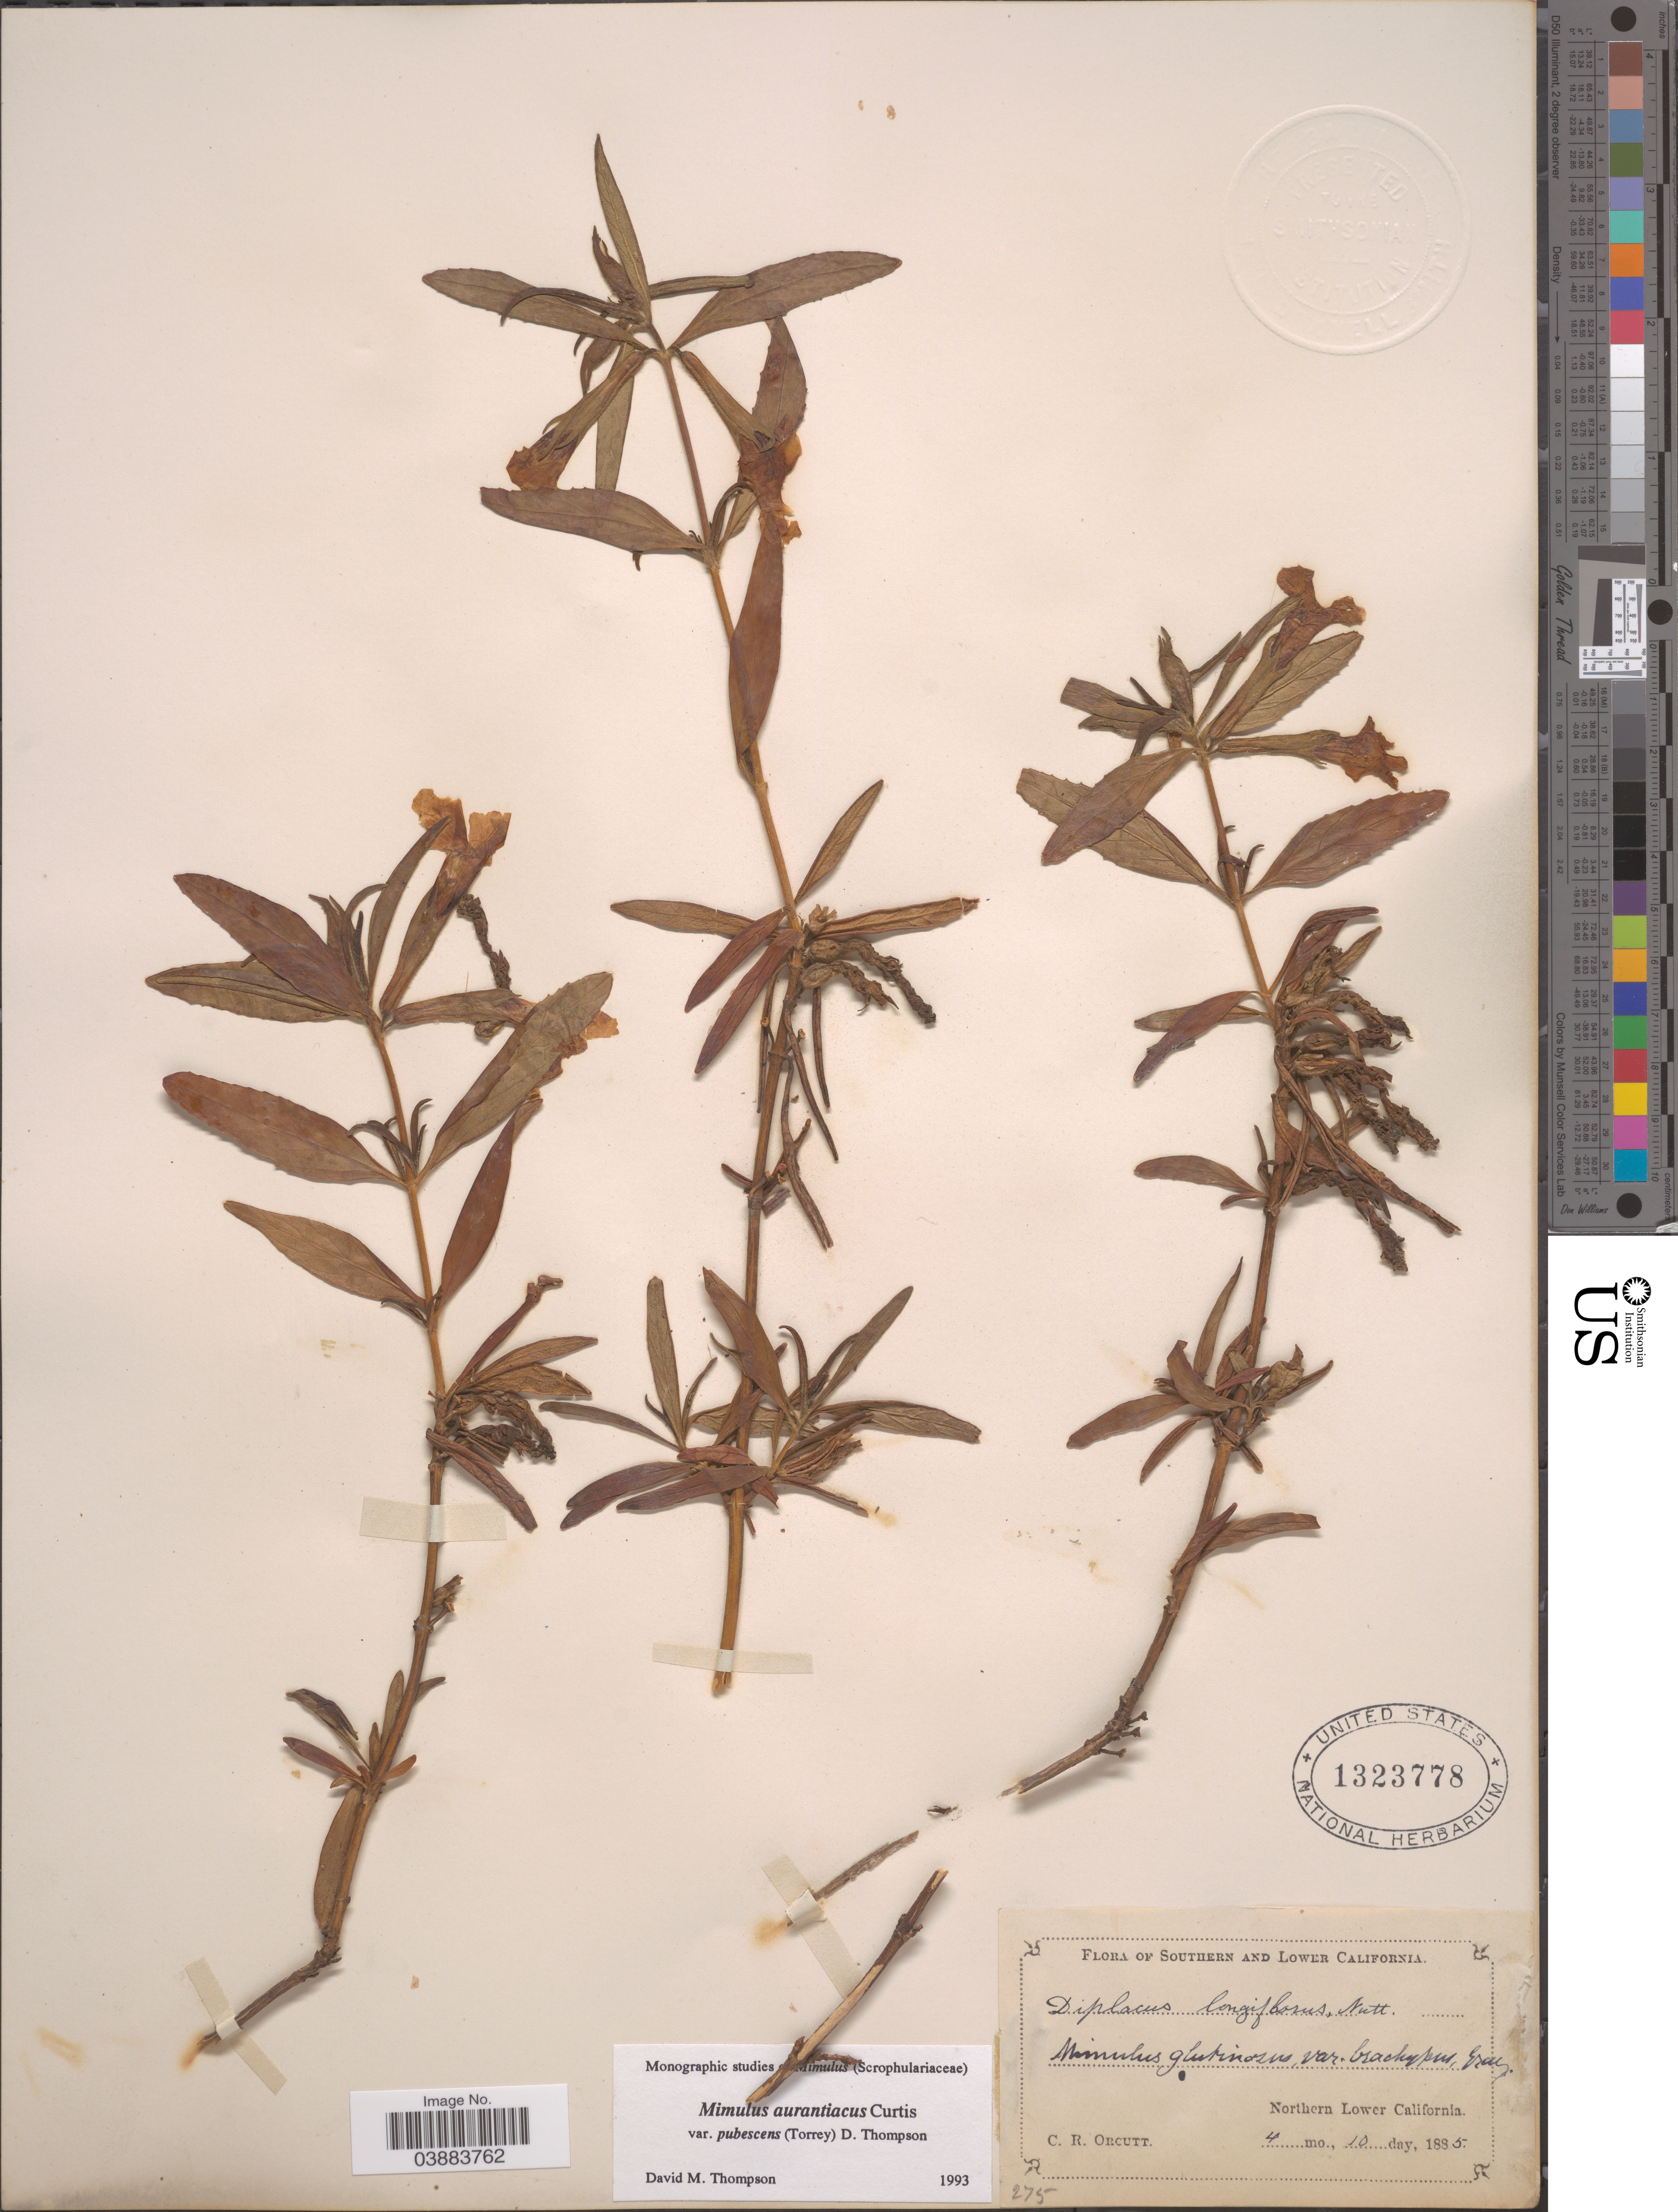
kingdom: Plantae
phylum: Tracheophyta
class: Magnoliopsida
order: Lamiales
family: Phrymaceae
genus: Diplacus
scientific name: Diplacus aurantiacus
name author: (Curtis) Jeps.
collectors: C. R. Orcutt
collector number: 275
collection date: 1885-04-10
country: Mexico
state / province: Baja California Norte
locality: Northern Lower California.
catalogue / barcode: US 1323778